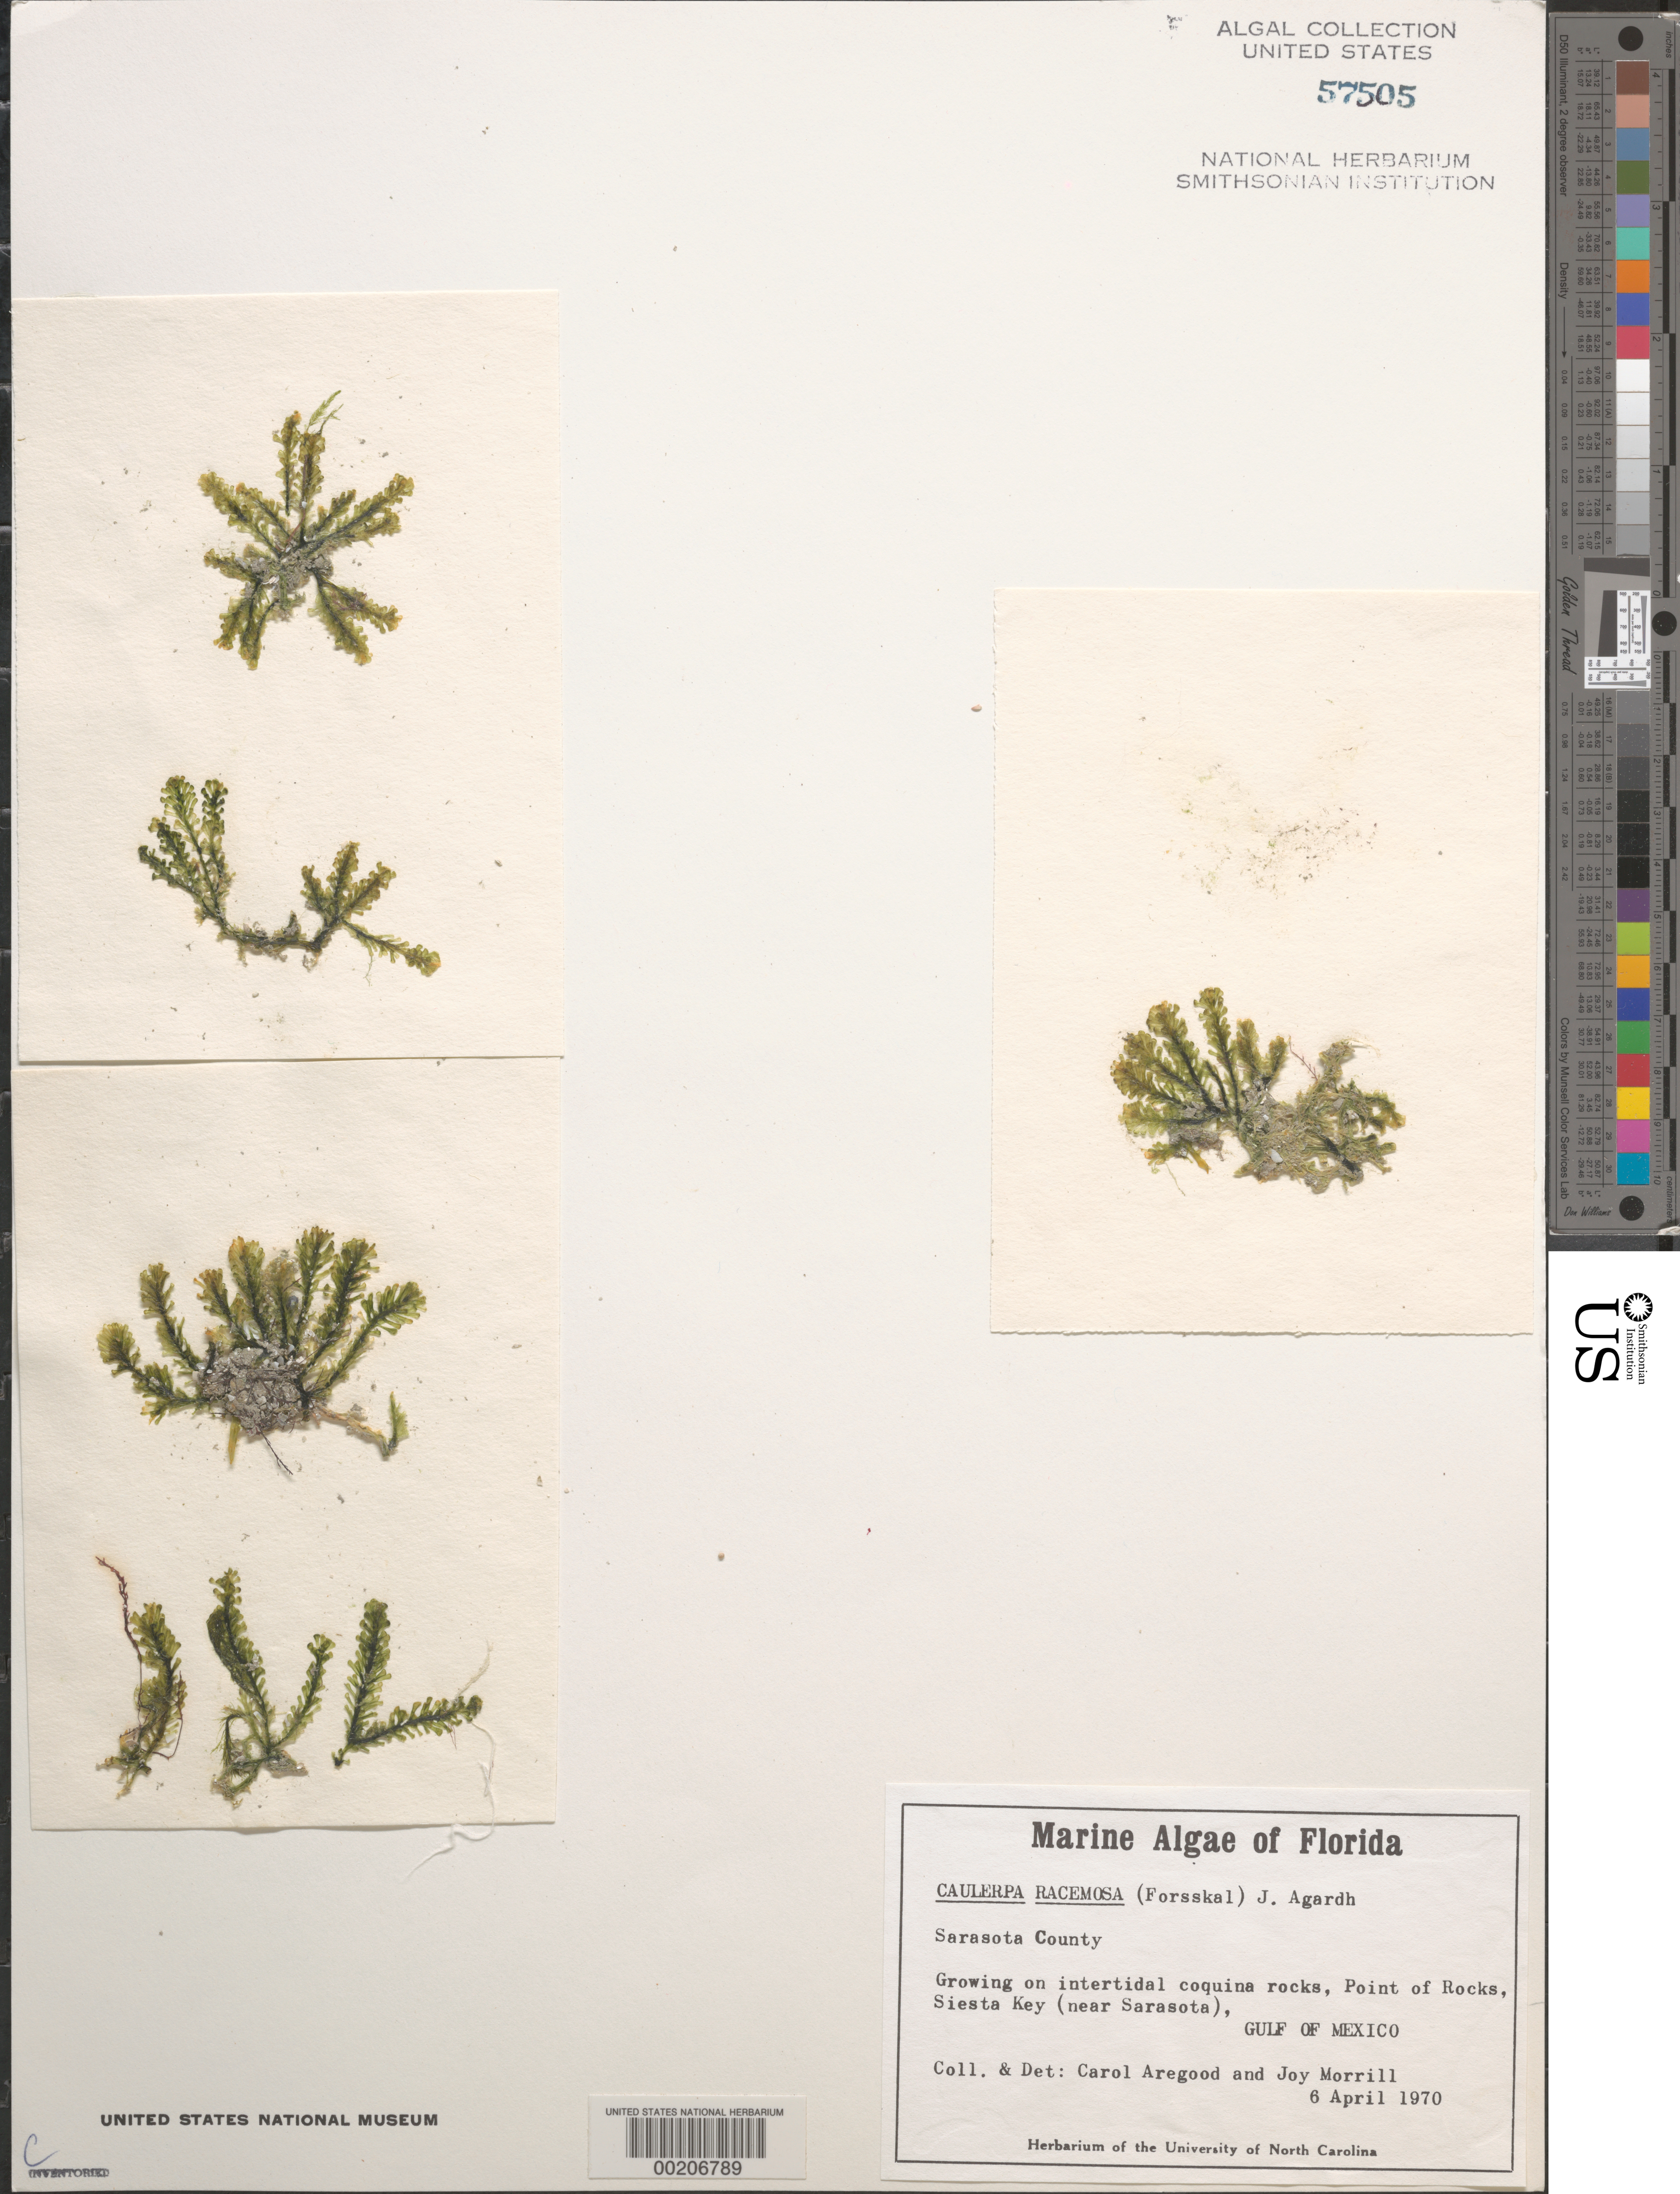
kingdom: Plantae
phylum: Chlorophyta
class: Ulvophyceae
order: Bryopsidales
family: Caulerpaceae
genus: Caulerpa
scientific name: Caulerpa racemosa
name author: (Forssk.) J. Agardh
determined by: Aregood, C. C.; Morrill, J.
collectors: C. Aregood & J. Morrill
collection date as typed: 06 Apr 1970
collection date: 1970-04-06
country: United States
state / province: Florida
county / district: Sarasota County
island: Siesta Key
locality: Point of Rocks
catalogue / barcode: US 57505